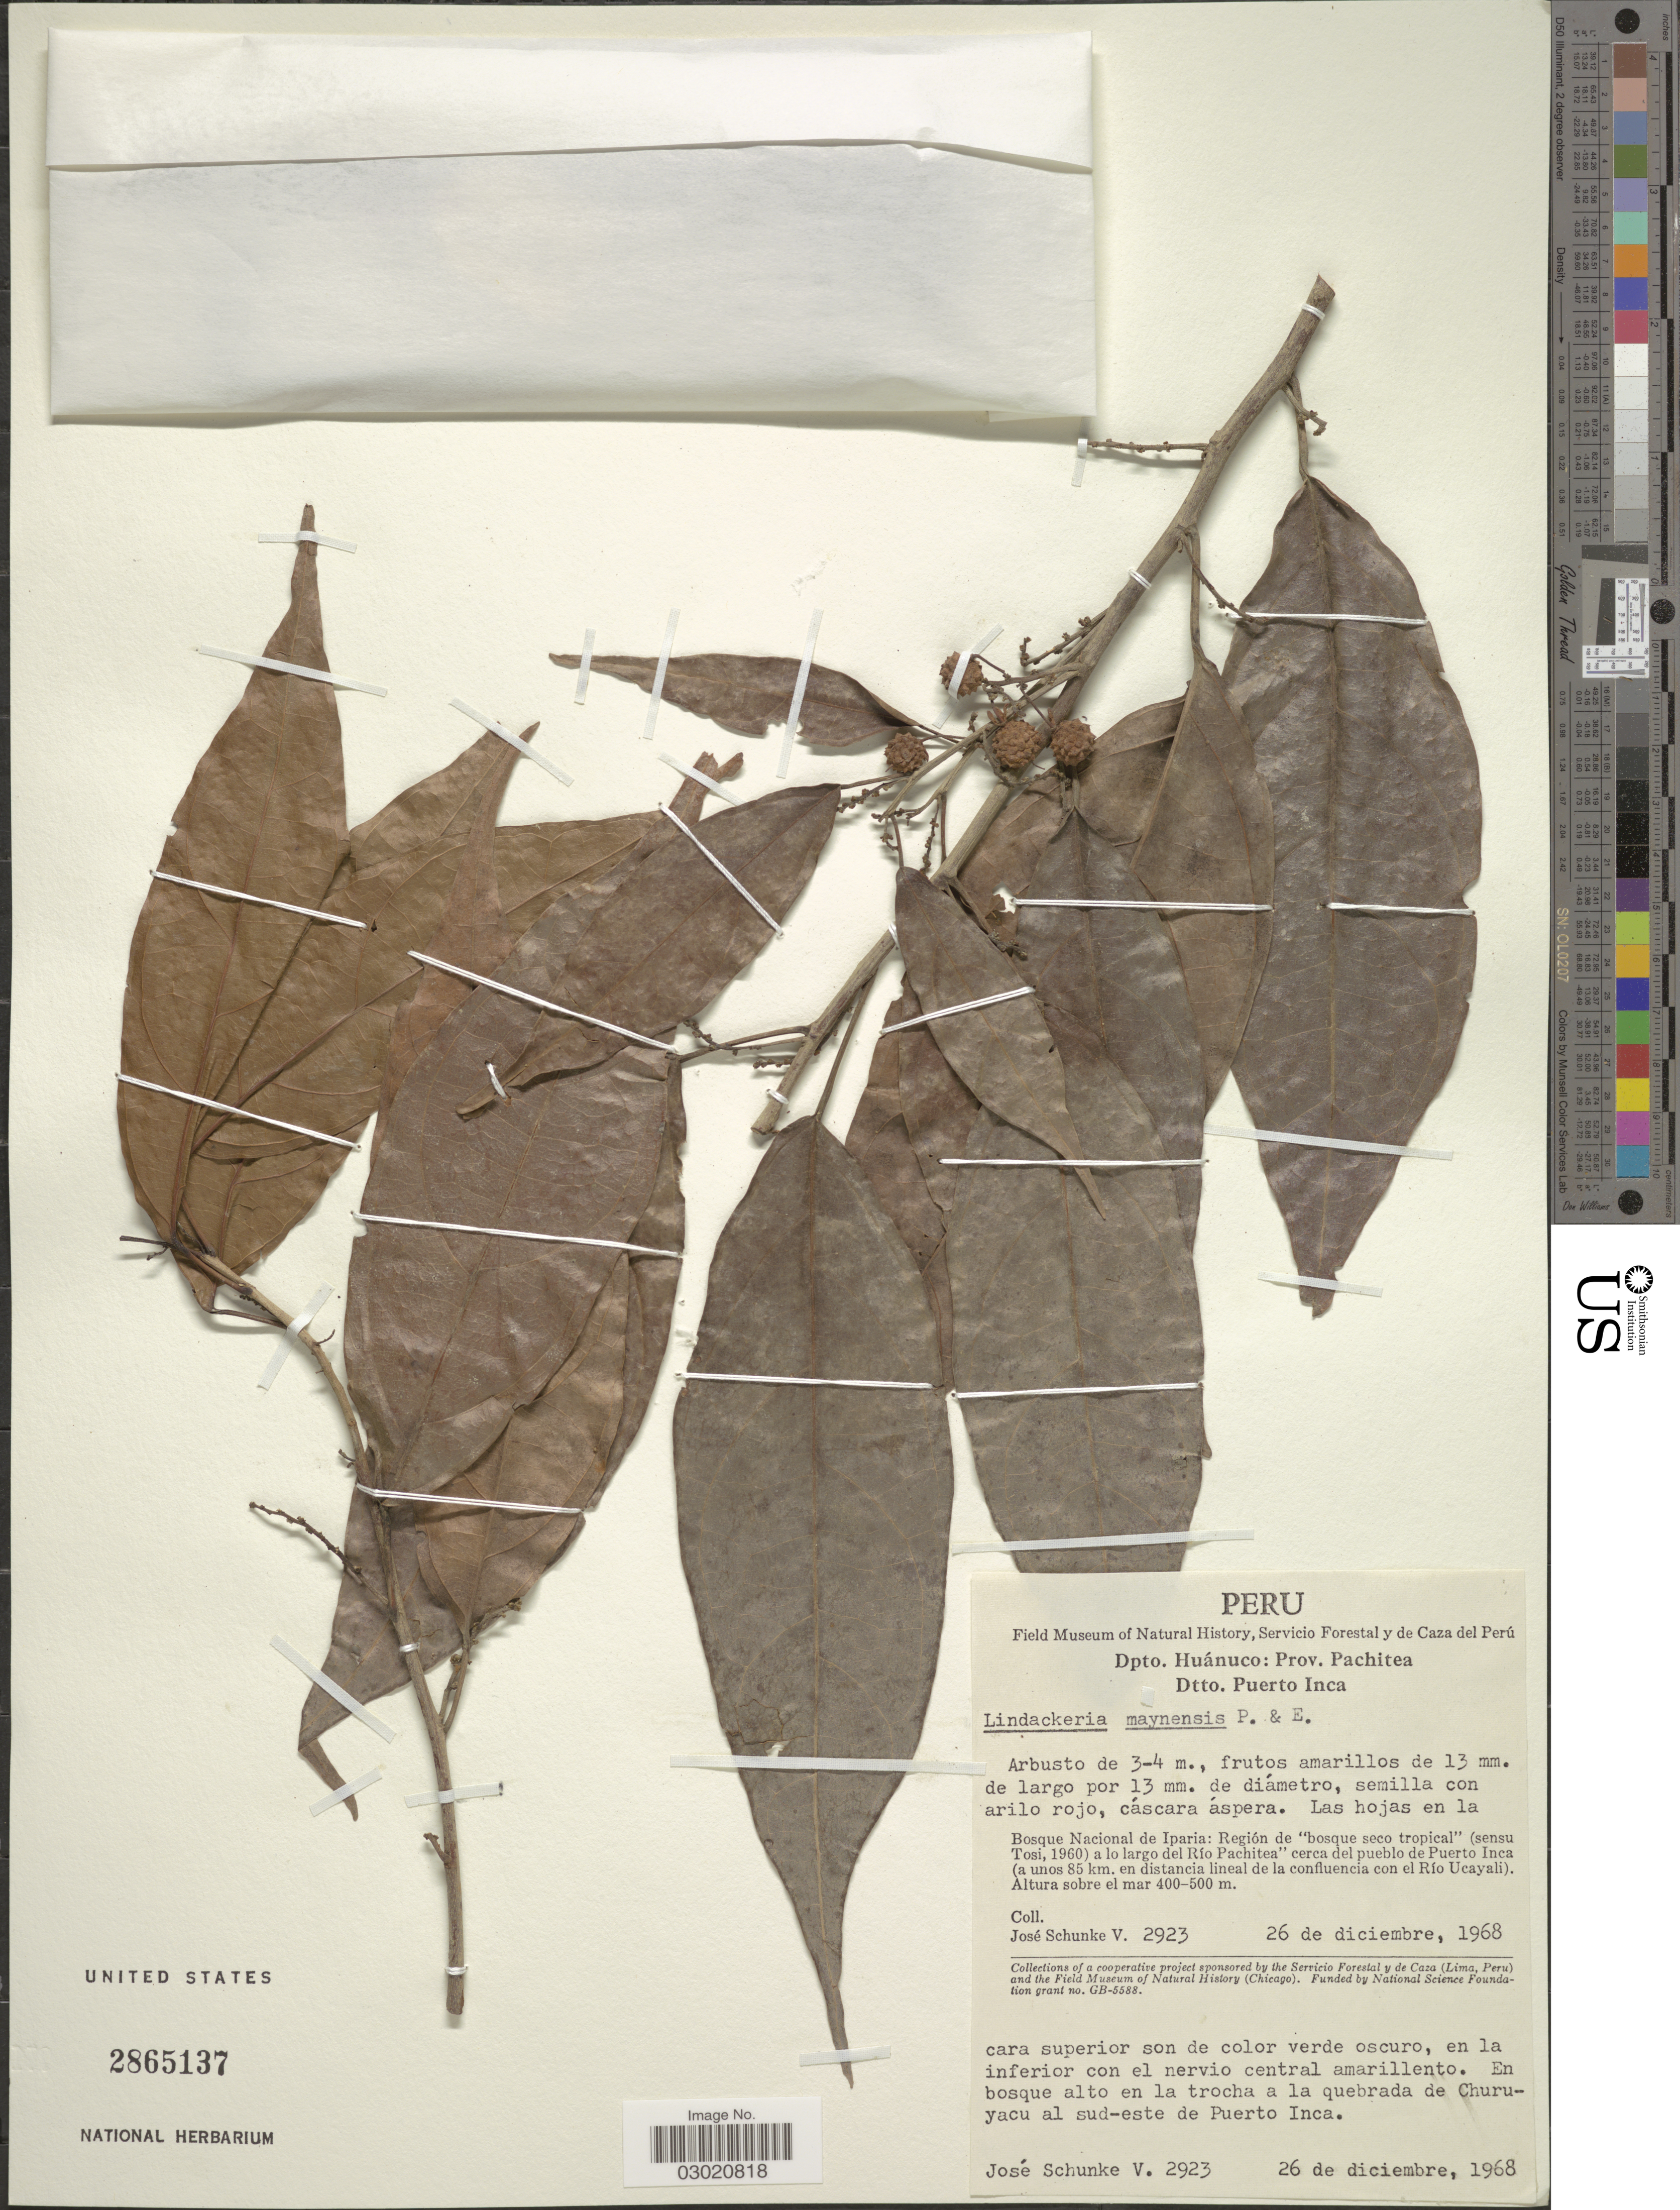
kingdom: Plantae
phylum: Tracheophyta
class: Magnoliopsida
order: Malpighiales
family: Achariaceae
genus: Lindackeria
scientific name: Lindackeria paludosa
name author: (Benth.) Gilg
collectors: J. Schunke Vigo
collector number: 2923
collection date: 1968-12-26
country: Peru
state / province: Huánuco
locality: Dpto. Huánuco: Prov. Pachitea, Dtto. Puerto Inca, En bosque alto en la trocha a la qiebrada de Churuyacu al sud-este de Puerto Inca, Bosque Nacional de Iparia: Región de "Bosque seco tropical" (sensu Tosi, 1960) a lo largo del Río Pachitea cerca del pueblo del Puerto Inca (a unos 85 km. en distancia lineal de la confluencia con el Río Ucayali).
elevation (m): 400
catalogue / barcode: US 2865137